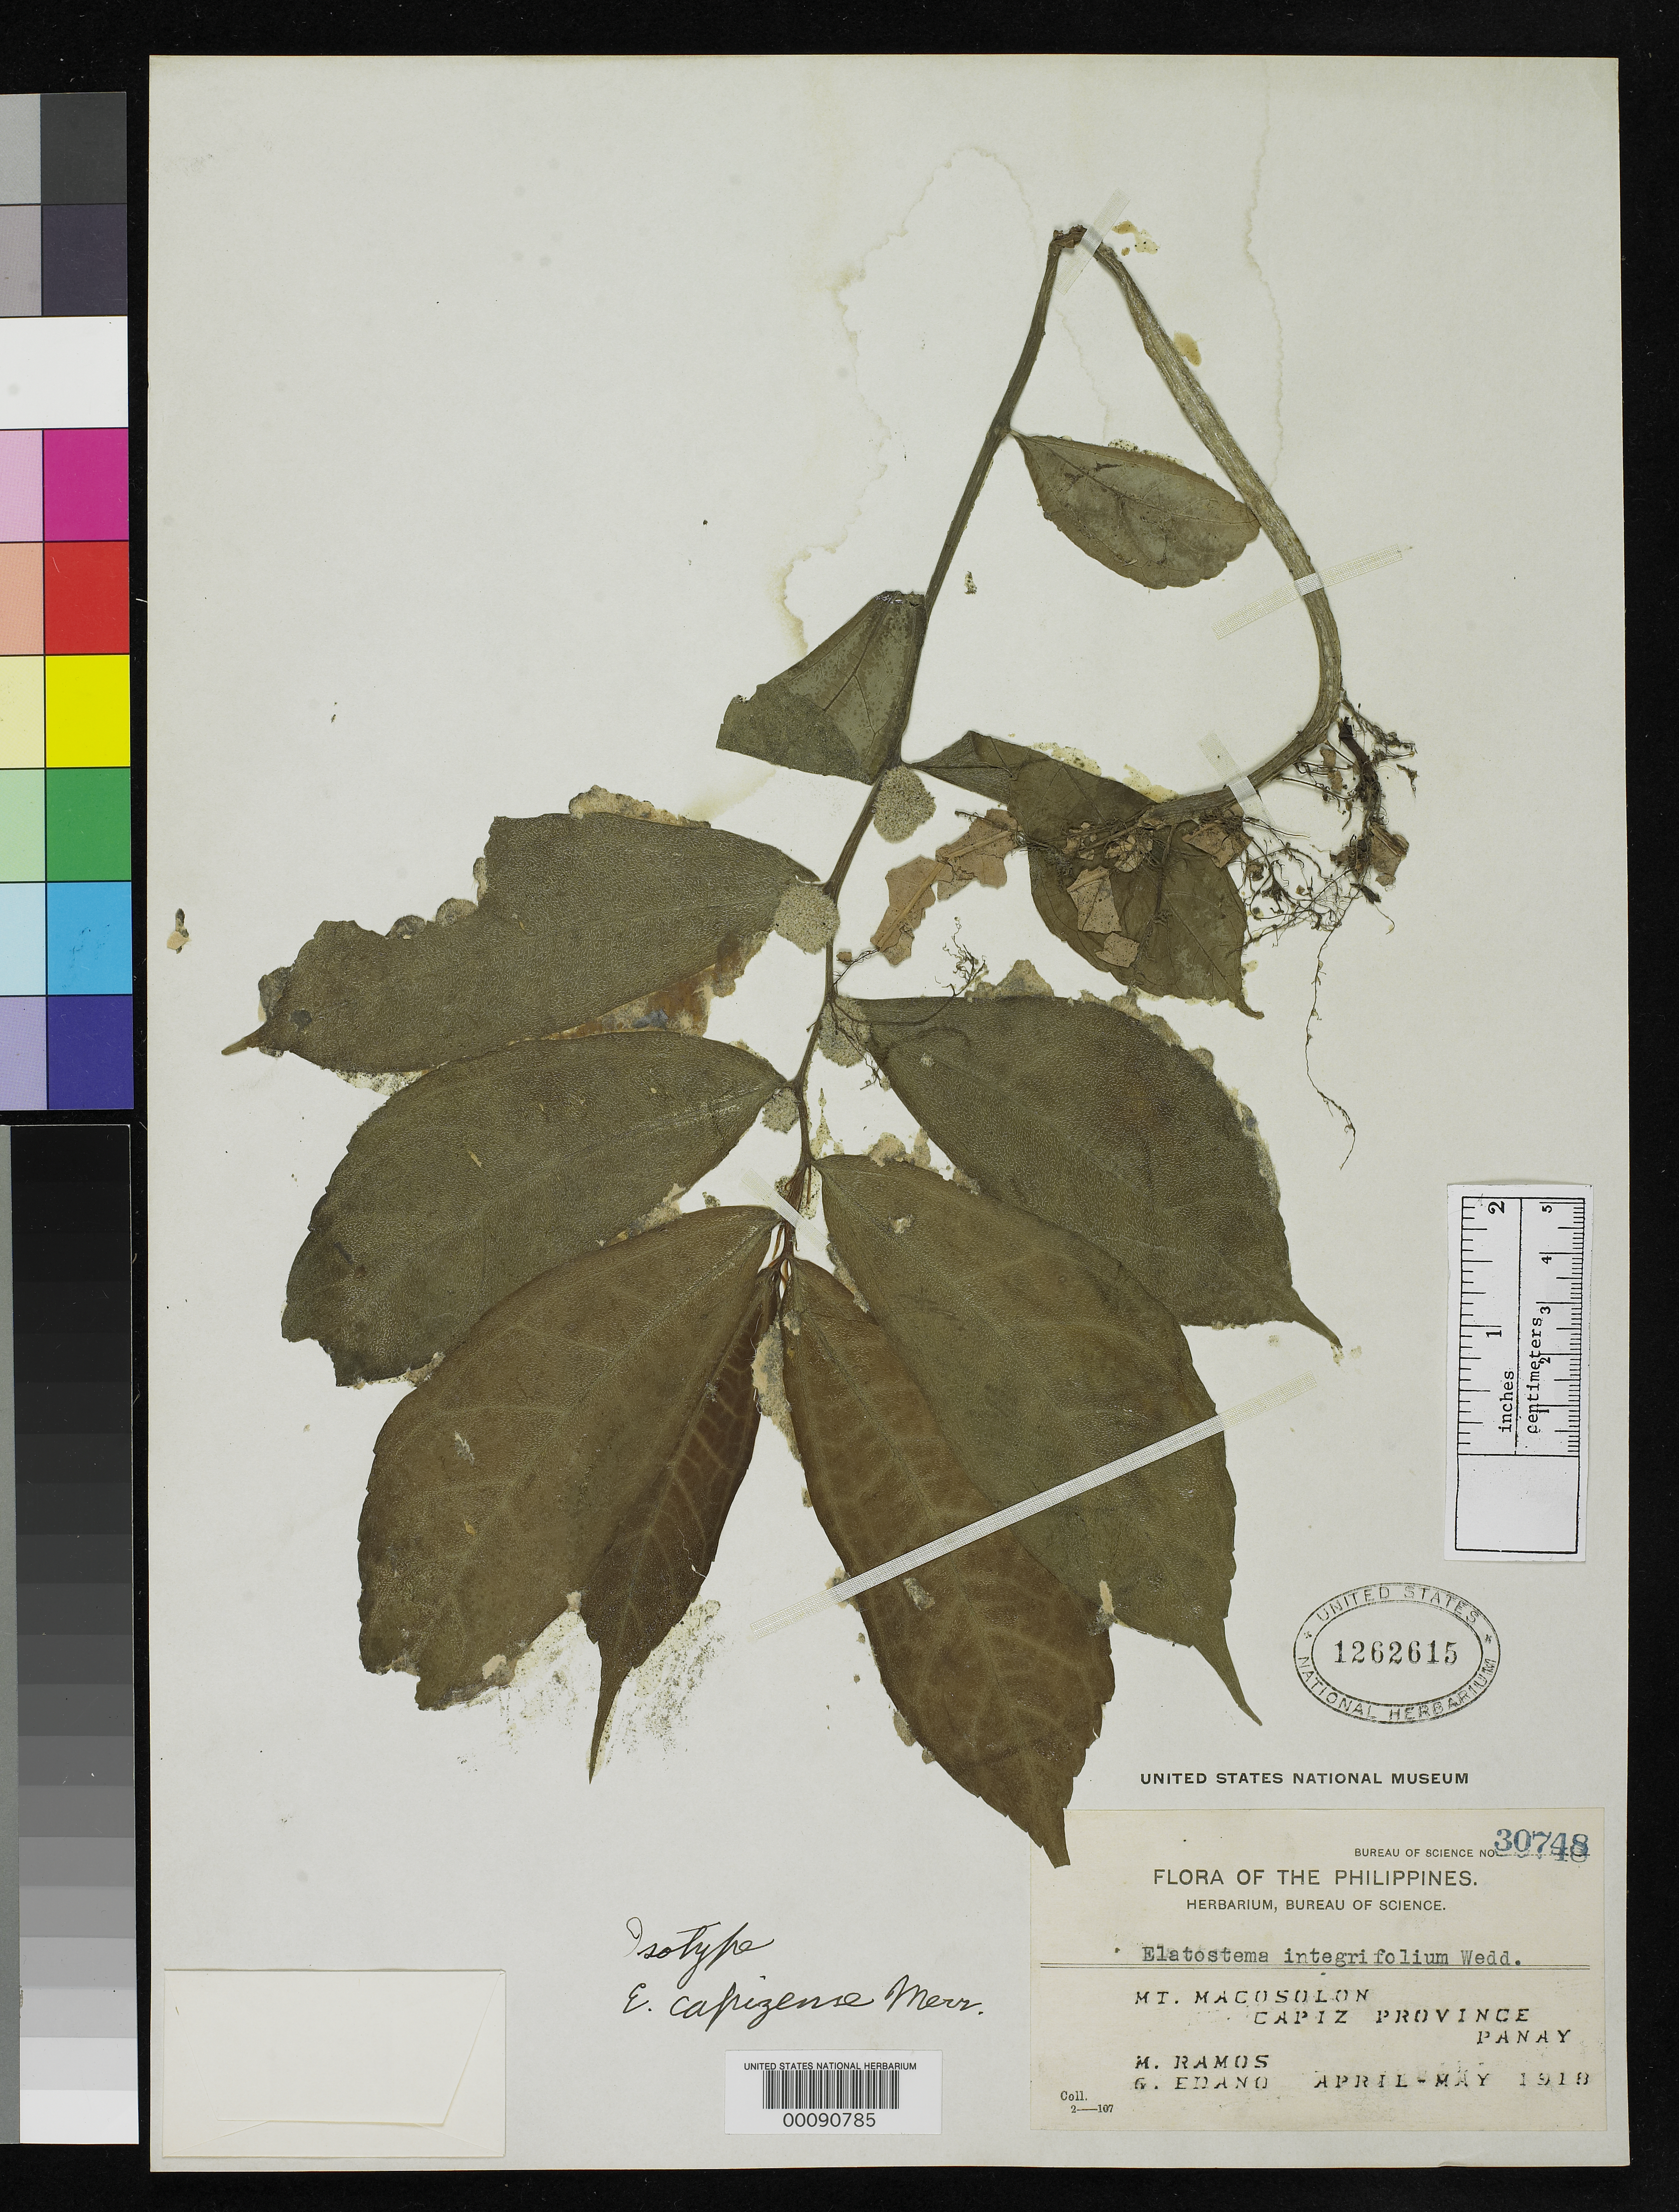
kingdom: Plantae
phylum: Tracheophyta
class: Magnoliopsida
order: Rosales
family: Urticaceae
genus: Elatostema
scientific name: Elatostema capizense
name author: Merr.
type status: Isotype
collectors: M. Ramos & G. E. Edaño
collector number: Bur, Sci. 30748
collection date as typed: Apr 1918 to -- May 1918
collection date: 1918-04/1918-05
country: Philippines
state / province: Western Visayas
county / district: Capiz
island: Panay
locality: Mt. Macosolon.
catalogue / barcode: US 1262615